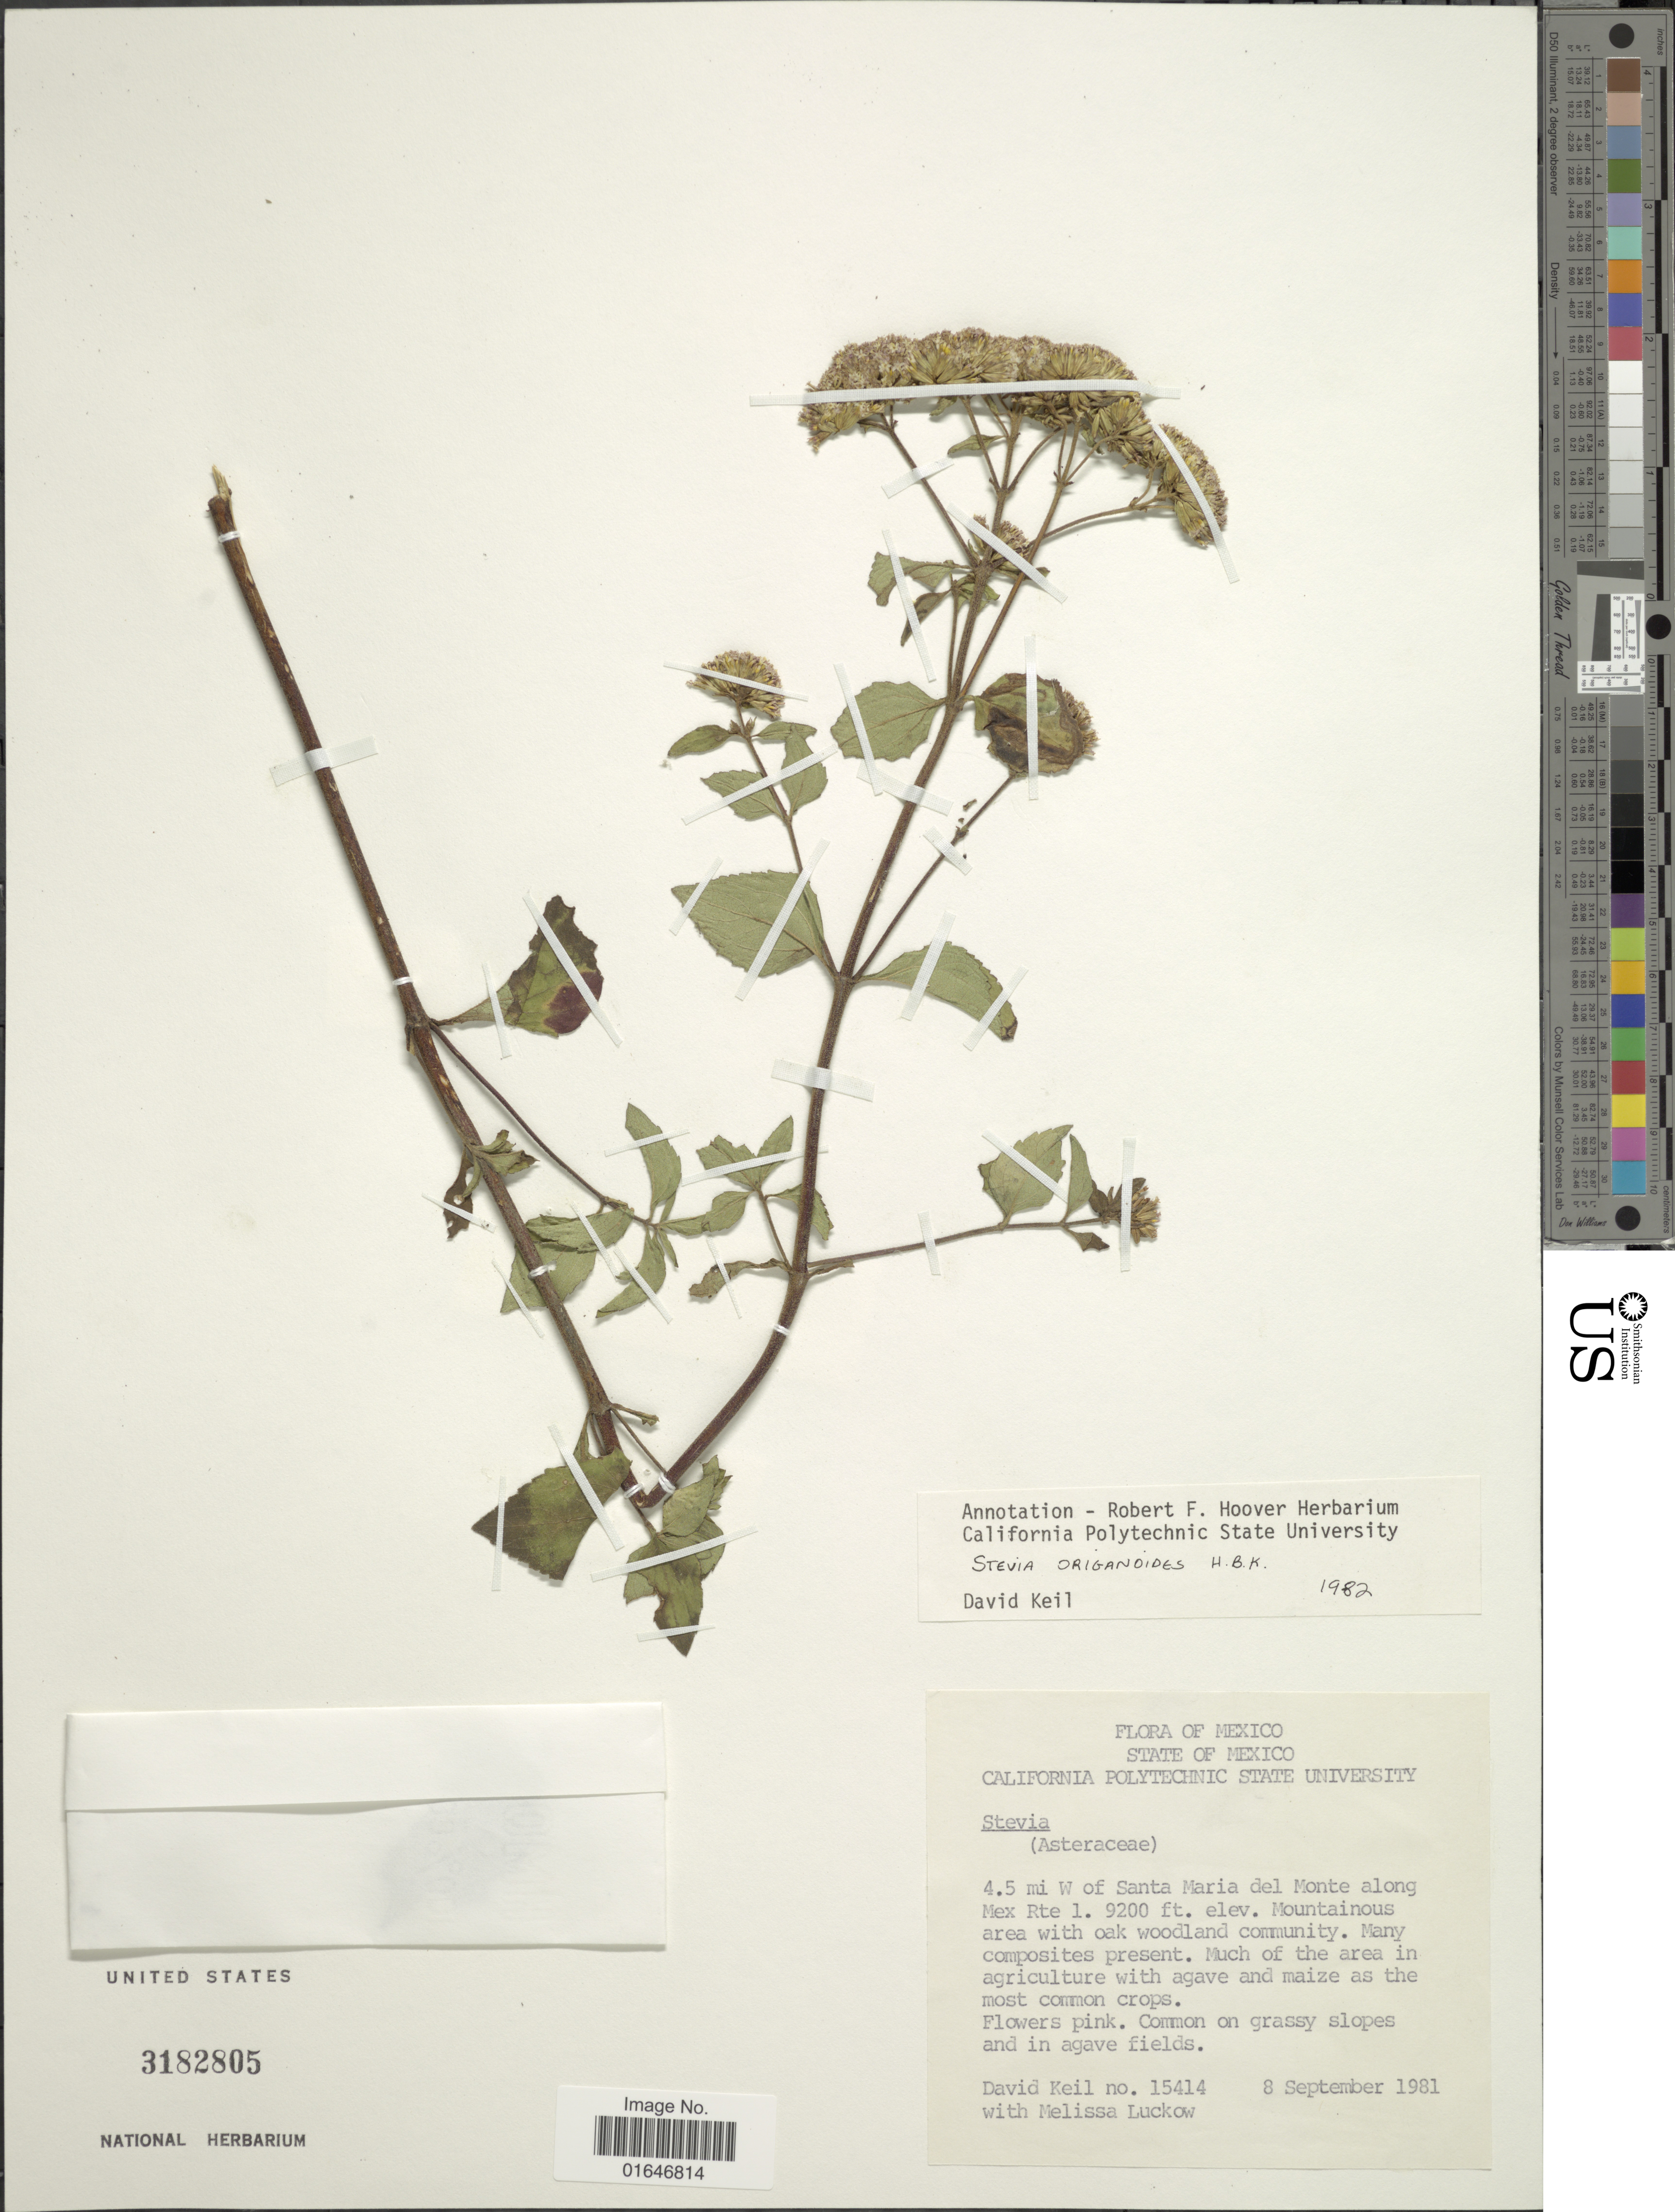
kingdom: Plantae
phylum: Tracheophyta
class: Magnoliopsida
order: Asterales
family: Asteraceae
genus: Stevia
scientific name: Stevia origanoides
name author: Kunth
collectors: D. J. Keil & M. A. Luckow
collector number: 15414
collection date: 1981-09-08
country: Mexico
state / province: México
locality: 4.5 mi W of Santa Maria del Monte along Mex rte 1, mountainous area with oak woodland community.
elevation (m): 2804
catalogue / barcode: US 3182805